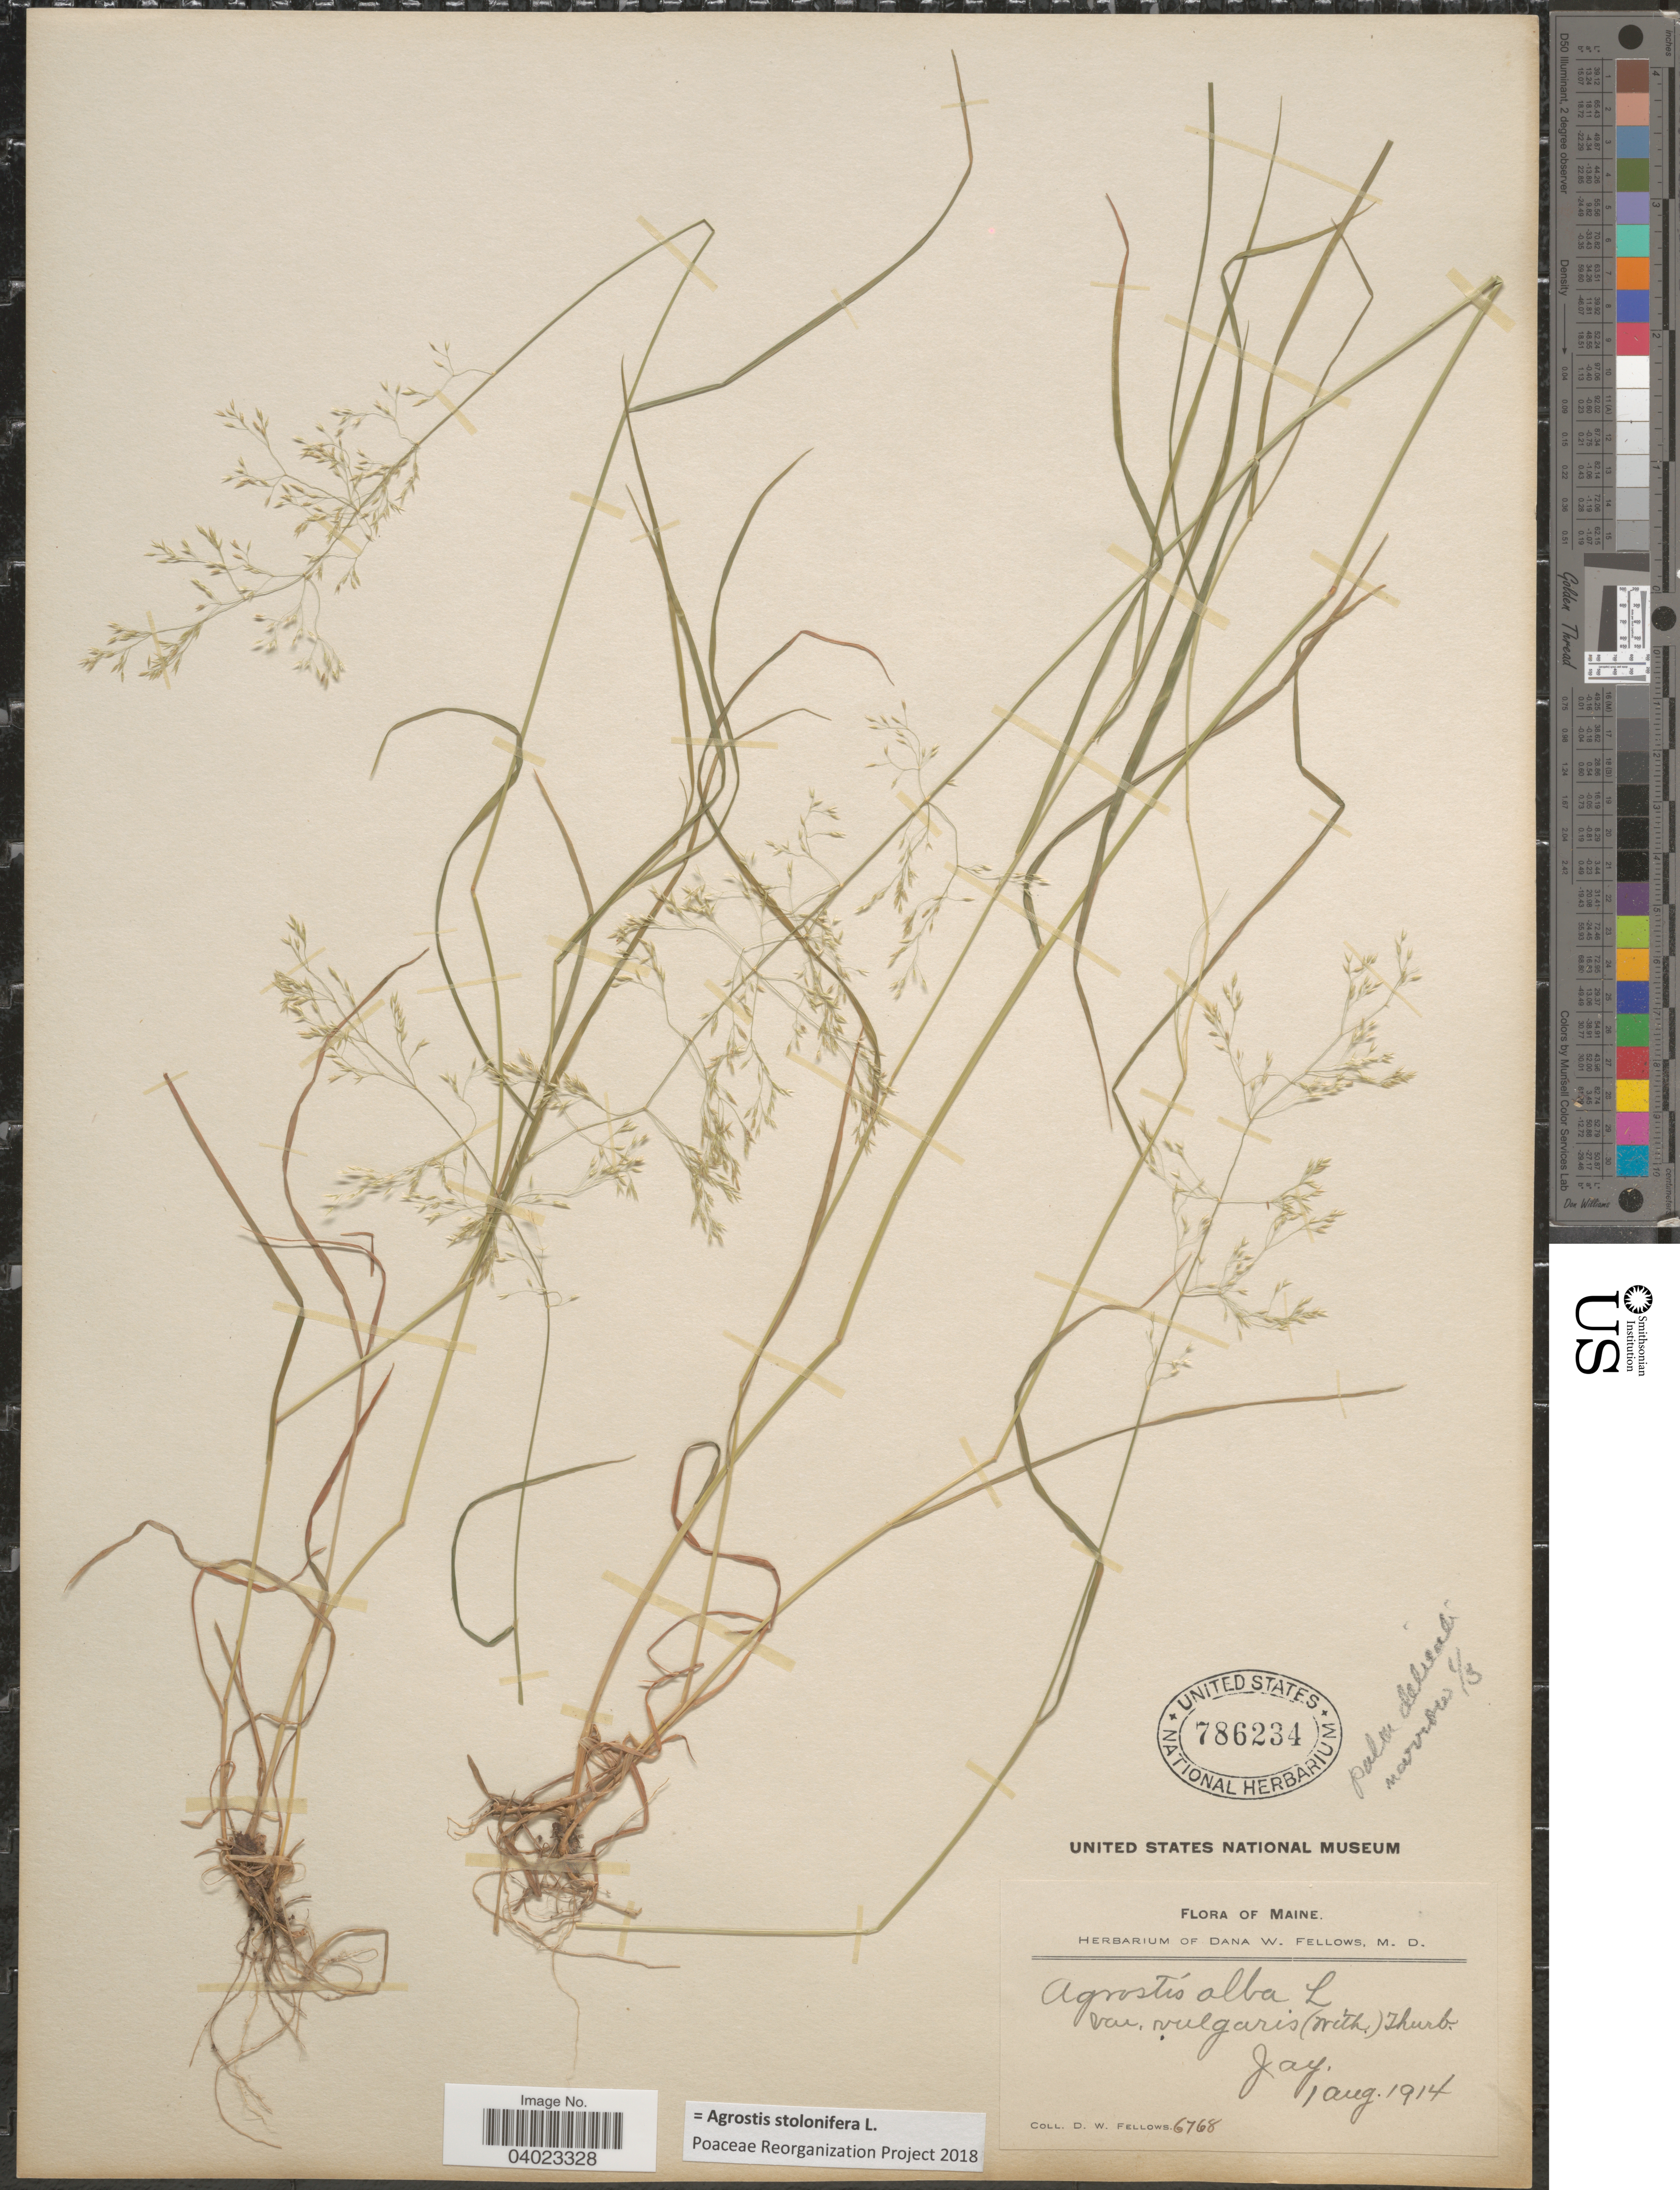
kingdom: Plantae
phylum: Tracheophyta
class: Liliopsida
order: Poales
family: Poaceae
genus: Agrostis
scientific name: Agrostis stolonifera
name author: L.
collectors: D. W. Fellows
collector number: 6768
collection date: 1914-08-01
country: United States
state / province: Maine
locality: Jay.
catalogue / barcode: US 786234